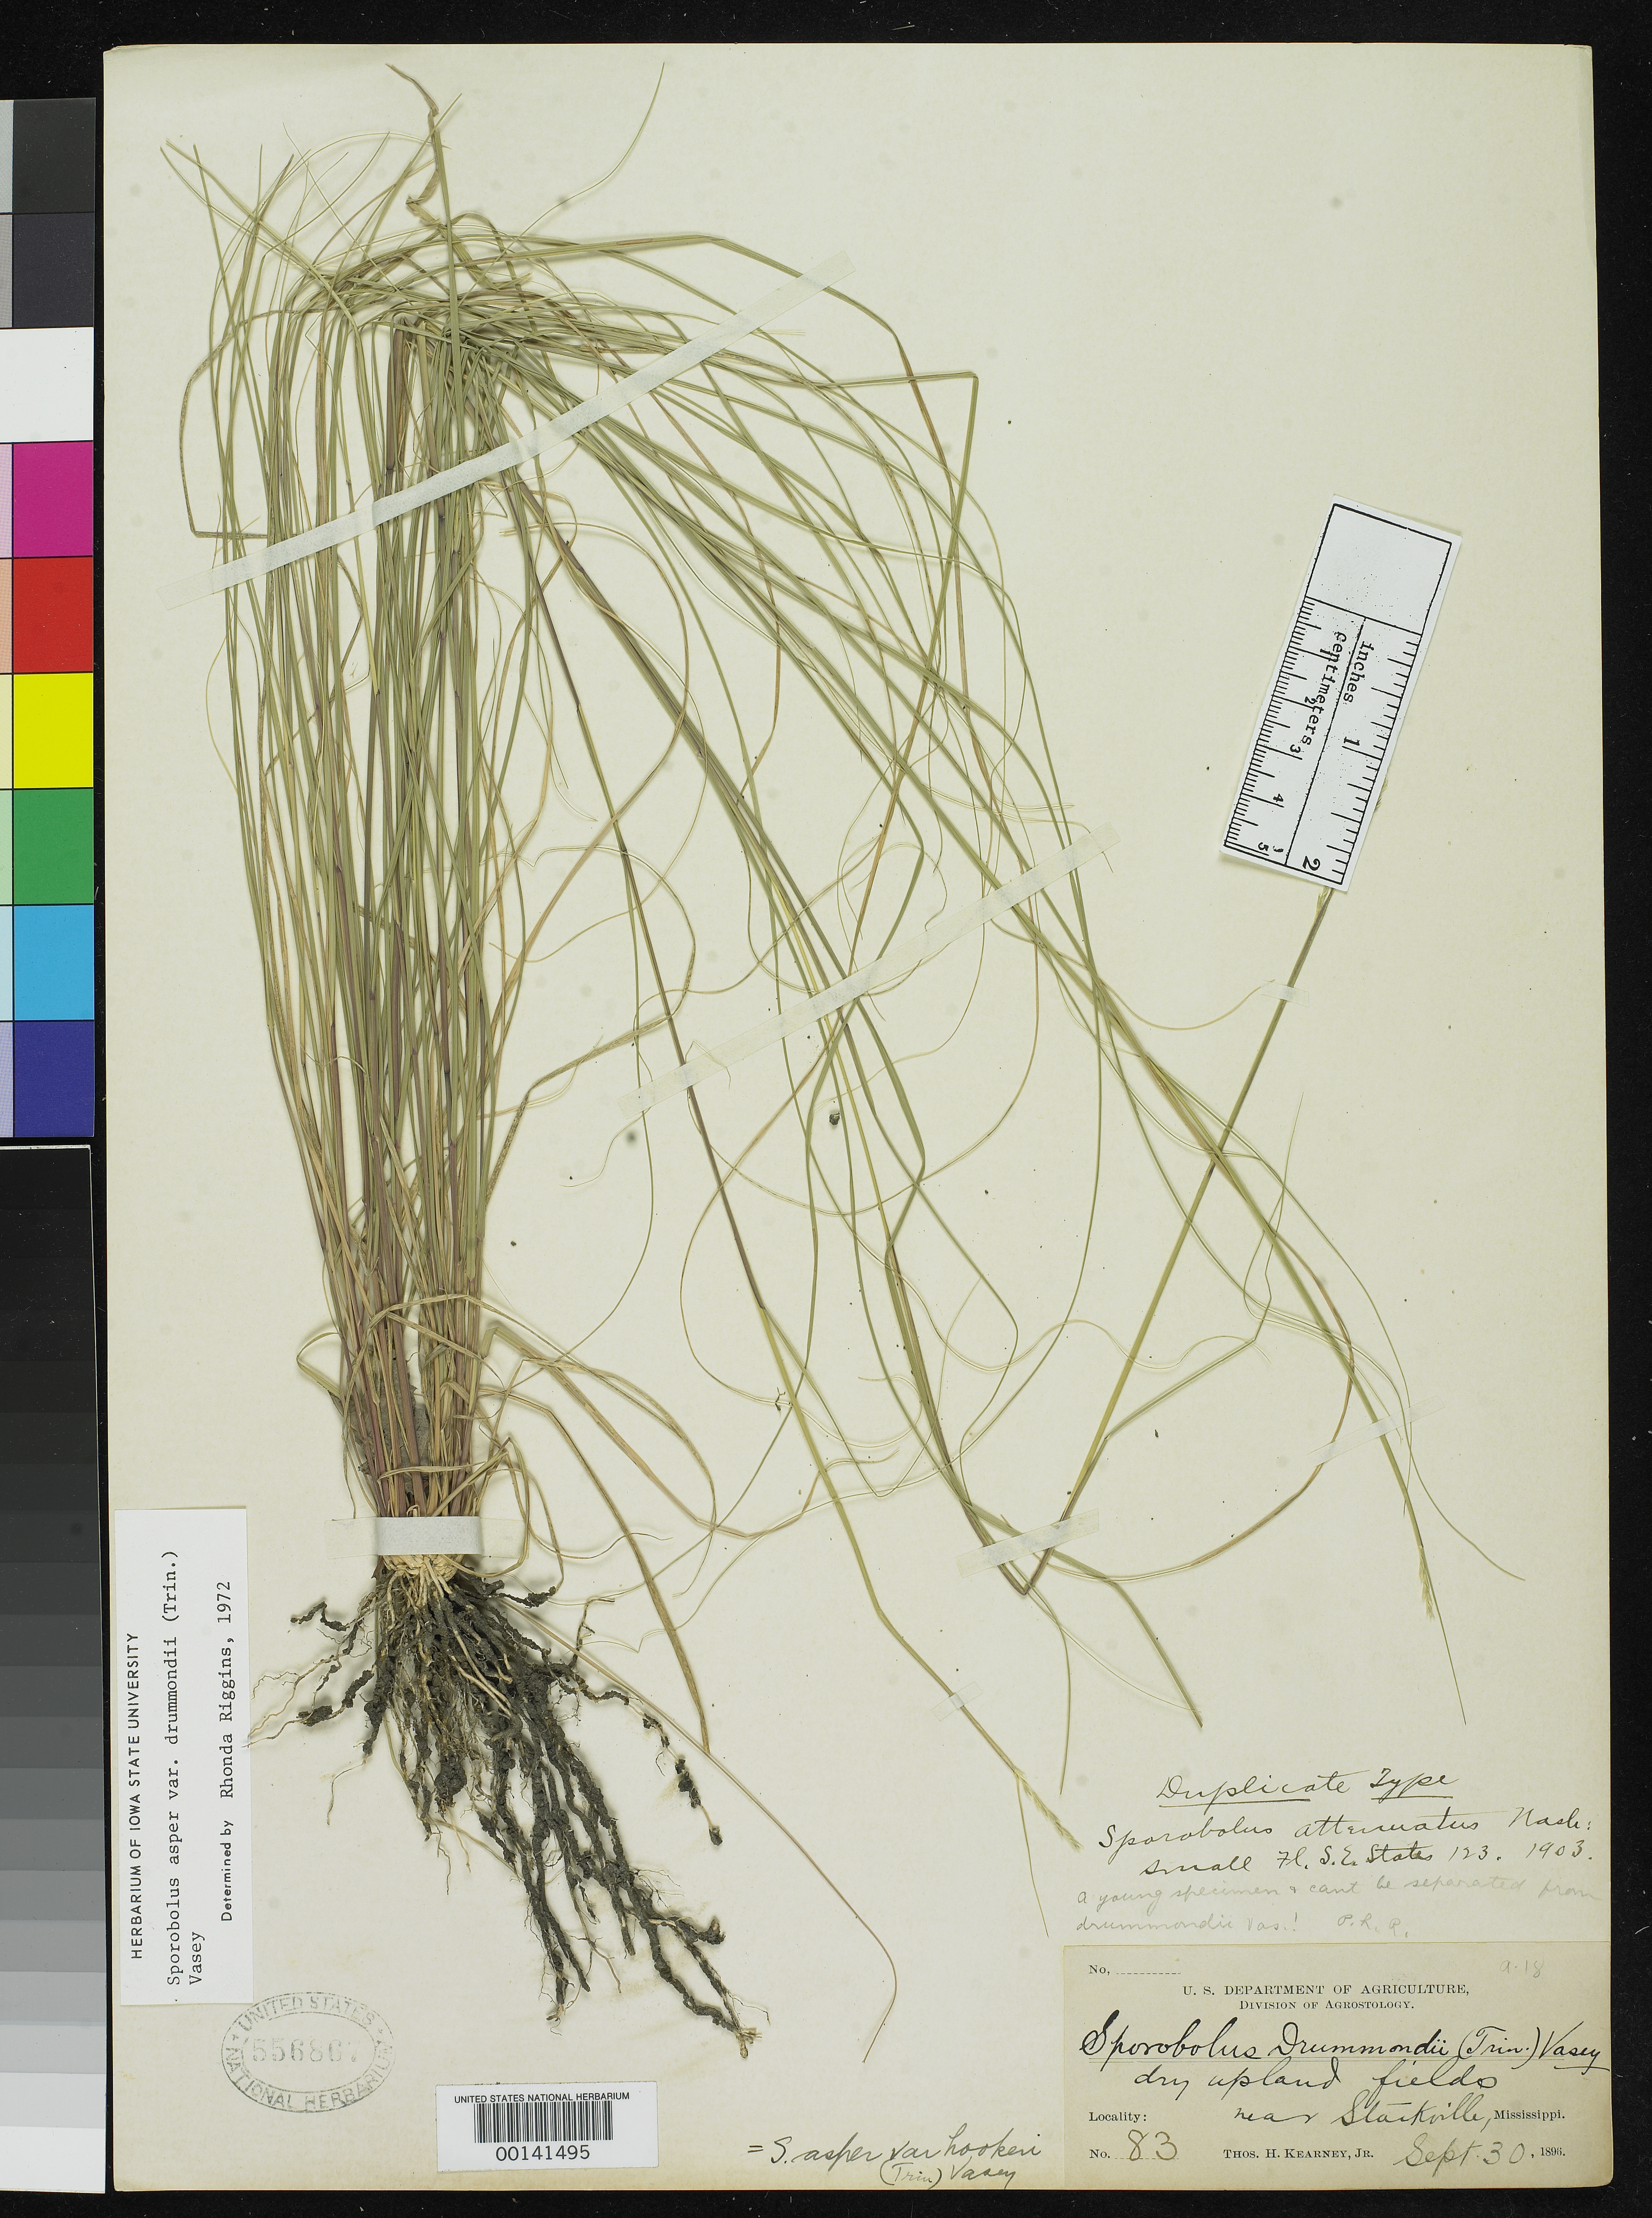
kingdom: Plantae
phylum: Tracheophyta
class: Liliopsida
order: Poales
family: Poaceae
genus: Sporobolus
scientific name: Sporobolus attenuatus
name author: Nash in Small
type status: Isotype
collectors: T. H. Kearney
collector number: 83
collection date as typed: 30 Sep 1896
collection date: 1896-09-30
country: United States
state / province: Mississippi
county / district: Oktibbeha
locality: Starkville.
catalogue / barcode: US 556867